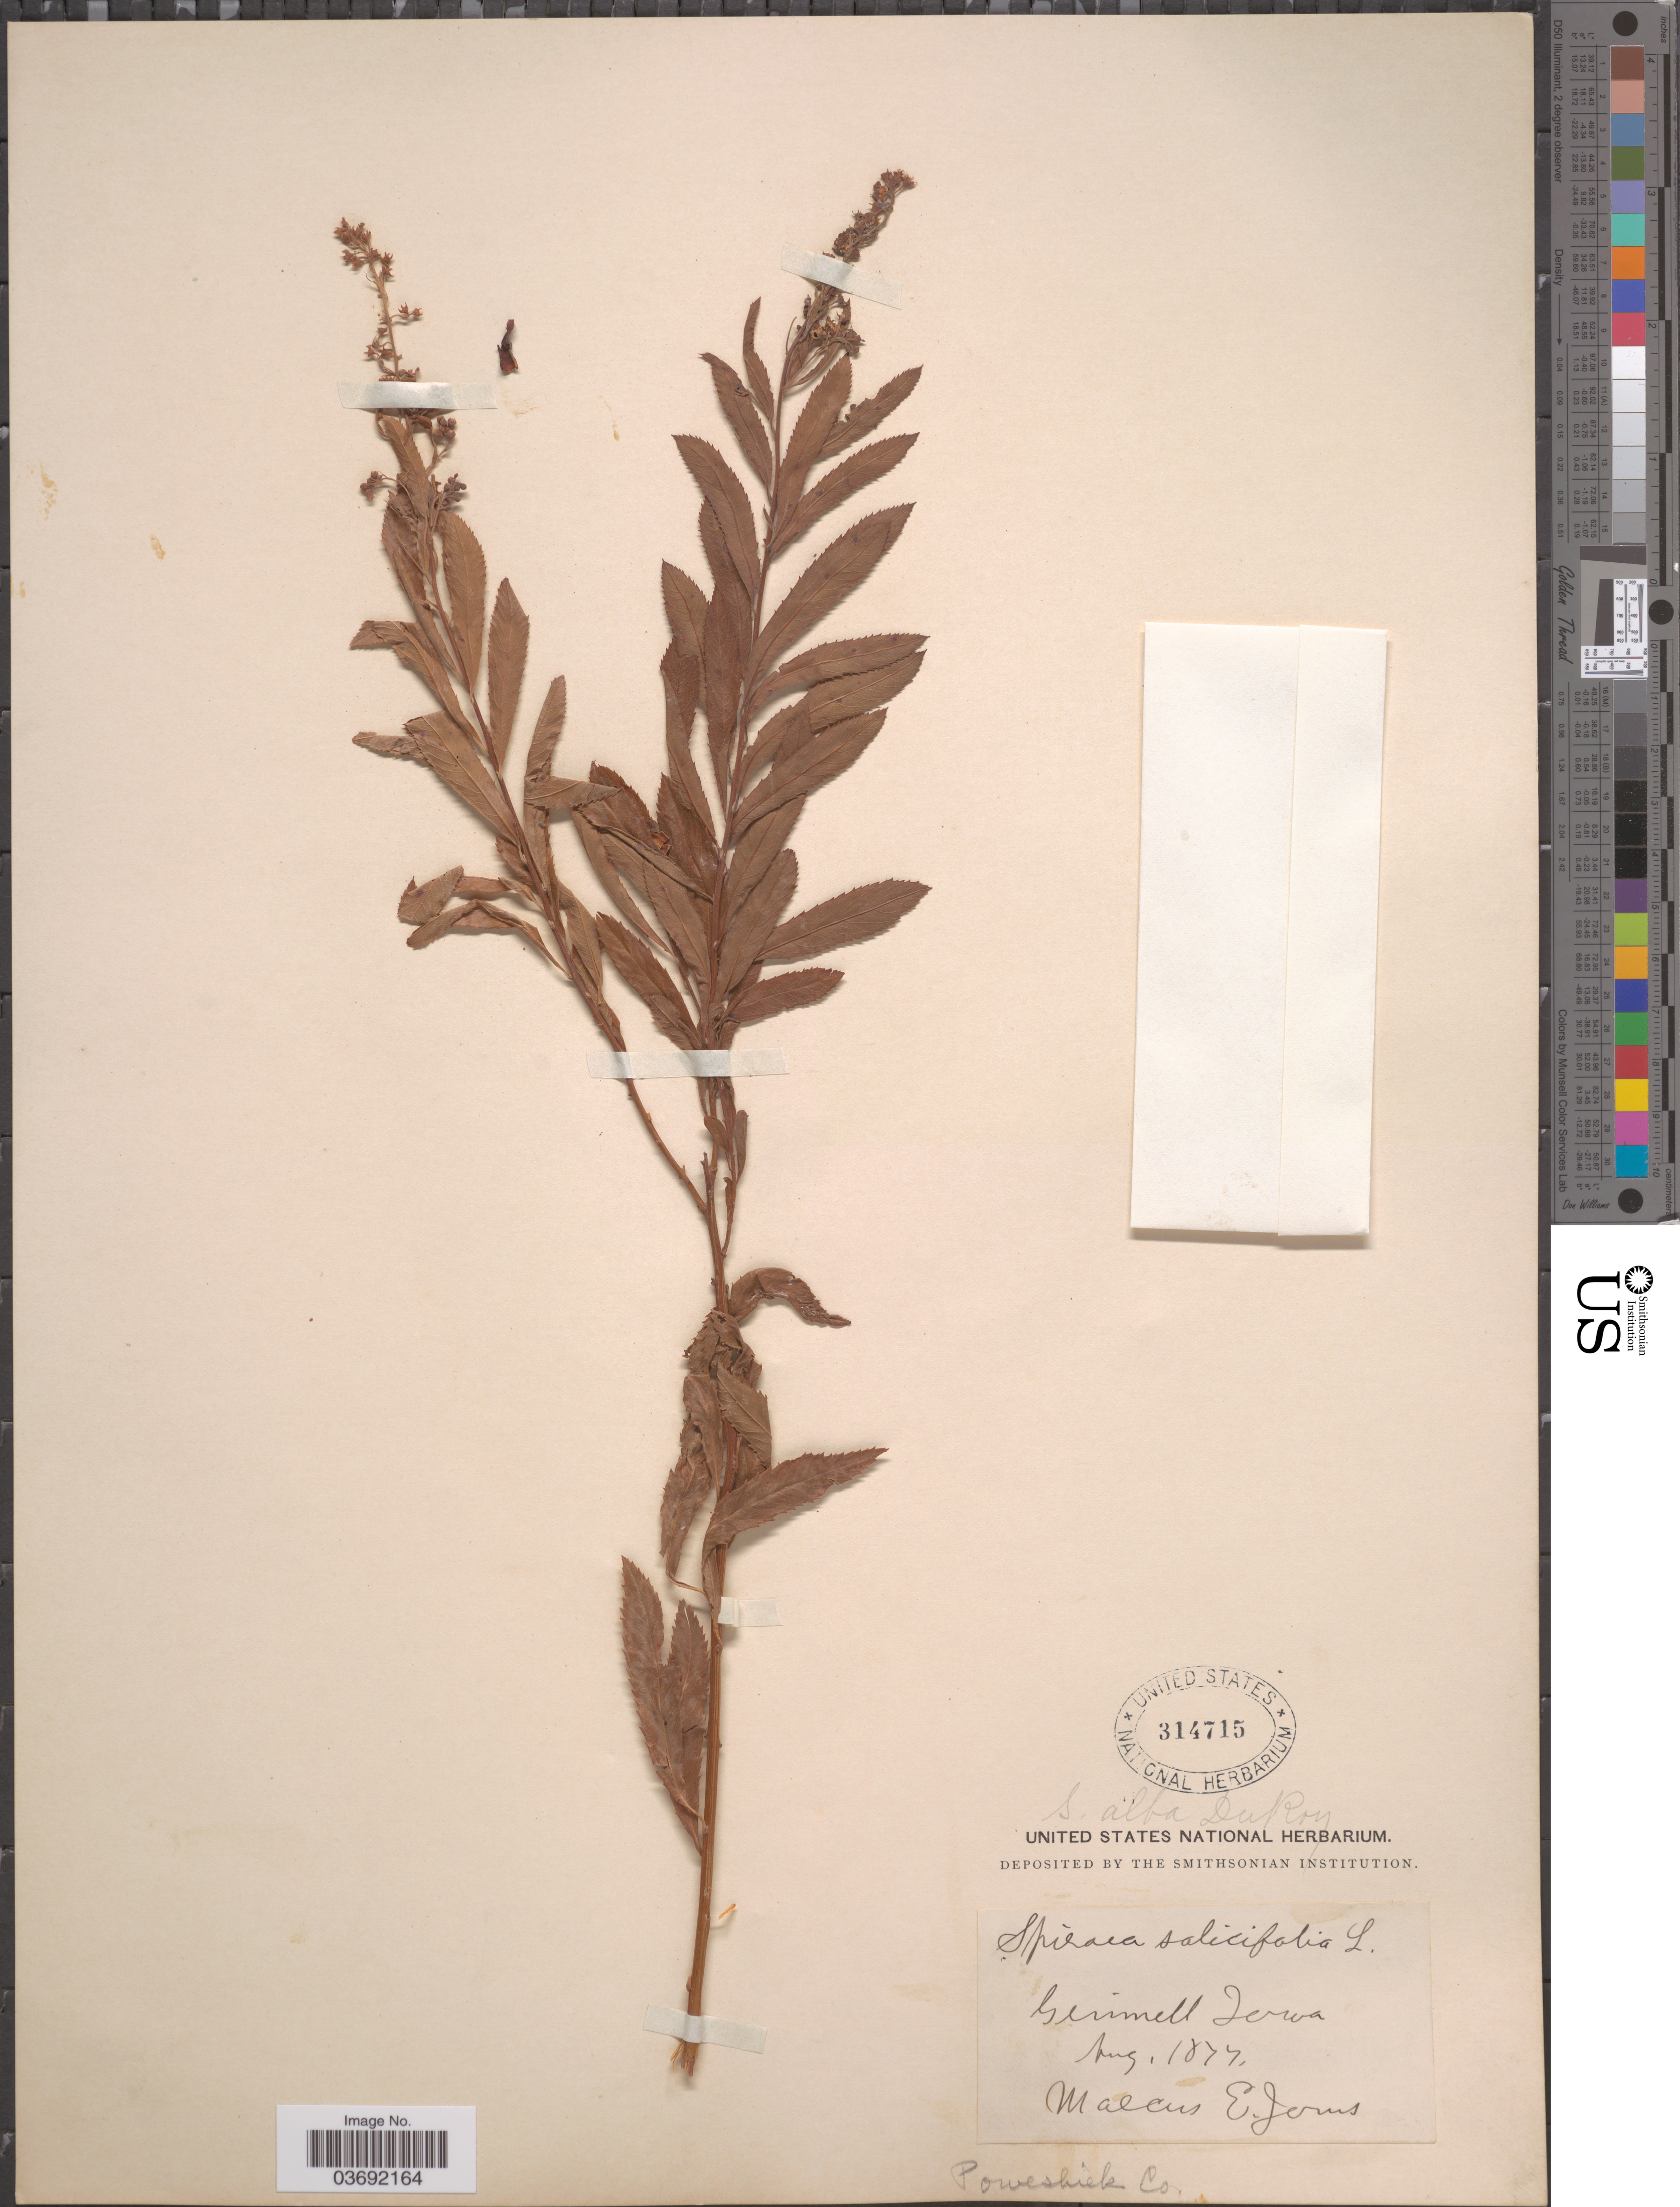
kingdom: Plantae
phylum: Tracheophyta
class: Magnoliopsida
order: Rosales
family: Rosaceae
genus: Spiraea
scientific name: Spiraea alba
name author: Du Roi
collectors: M. E. Jones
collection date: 1877-08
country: United States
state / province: Iowa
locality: Grinnell. Poweshiek Co.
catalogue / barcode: US 314715